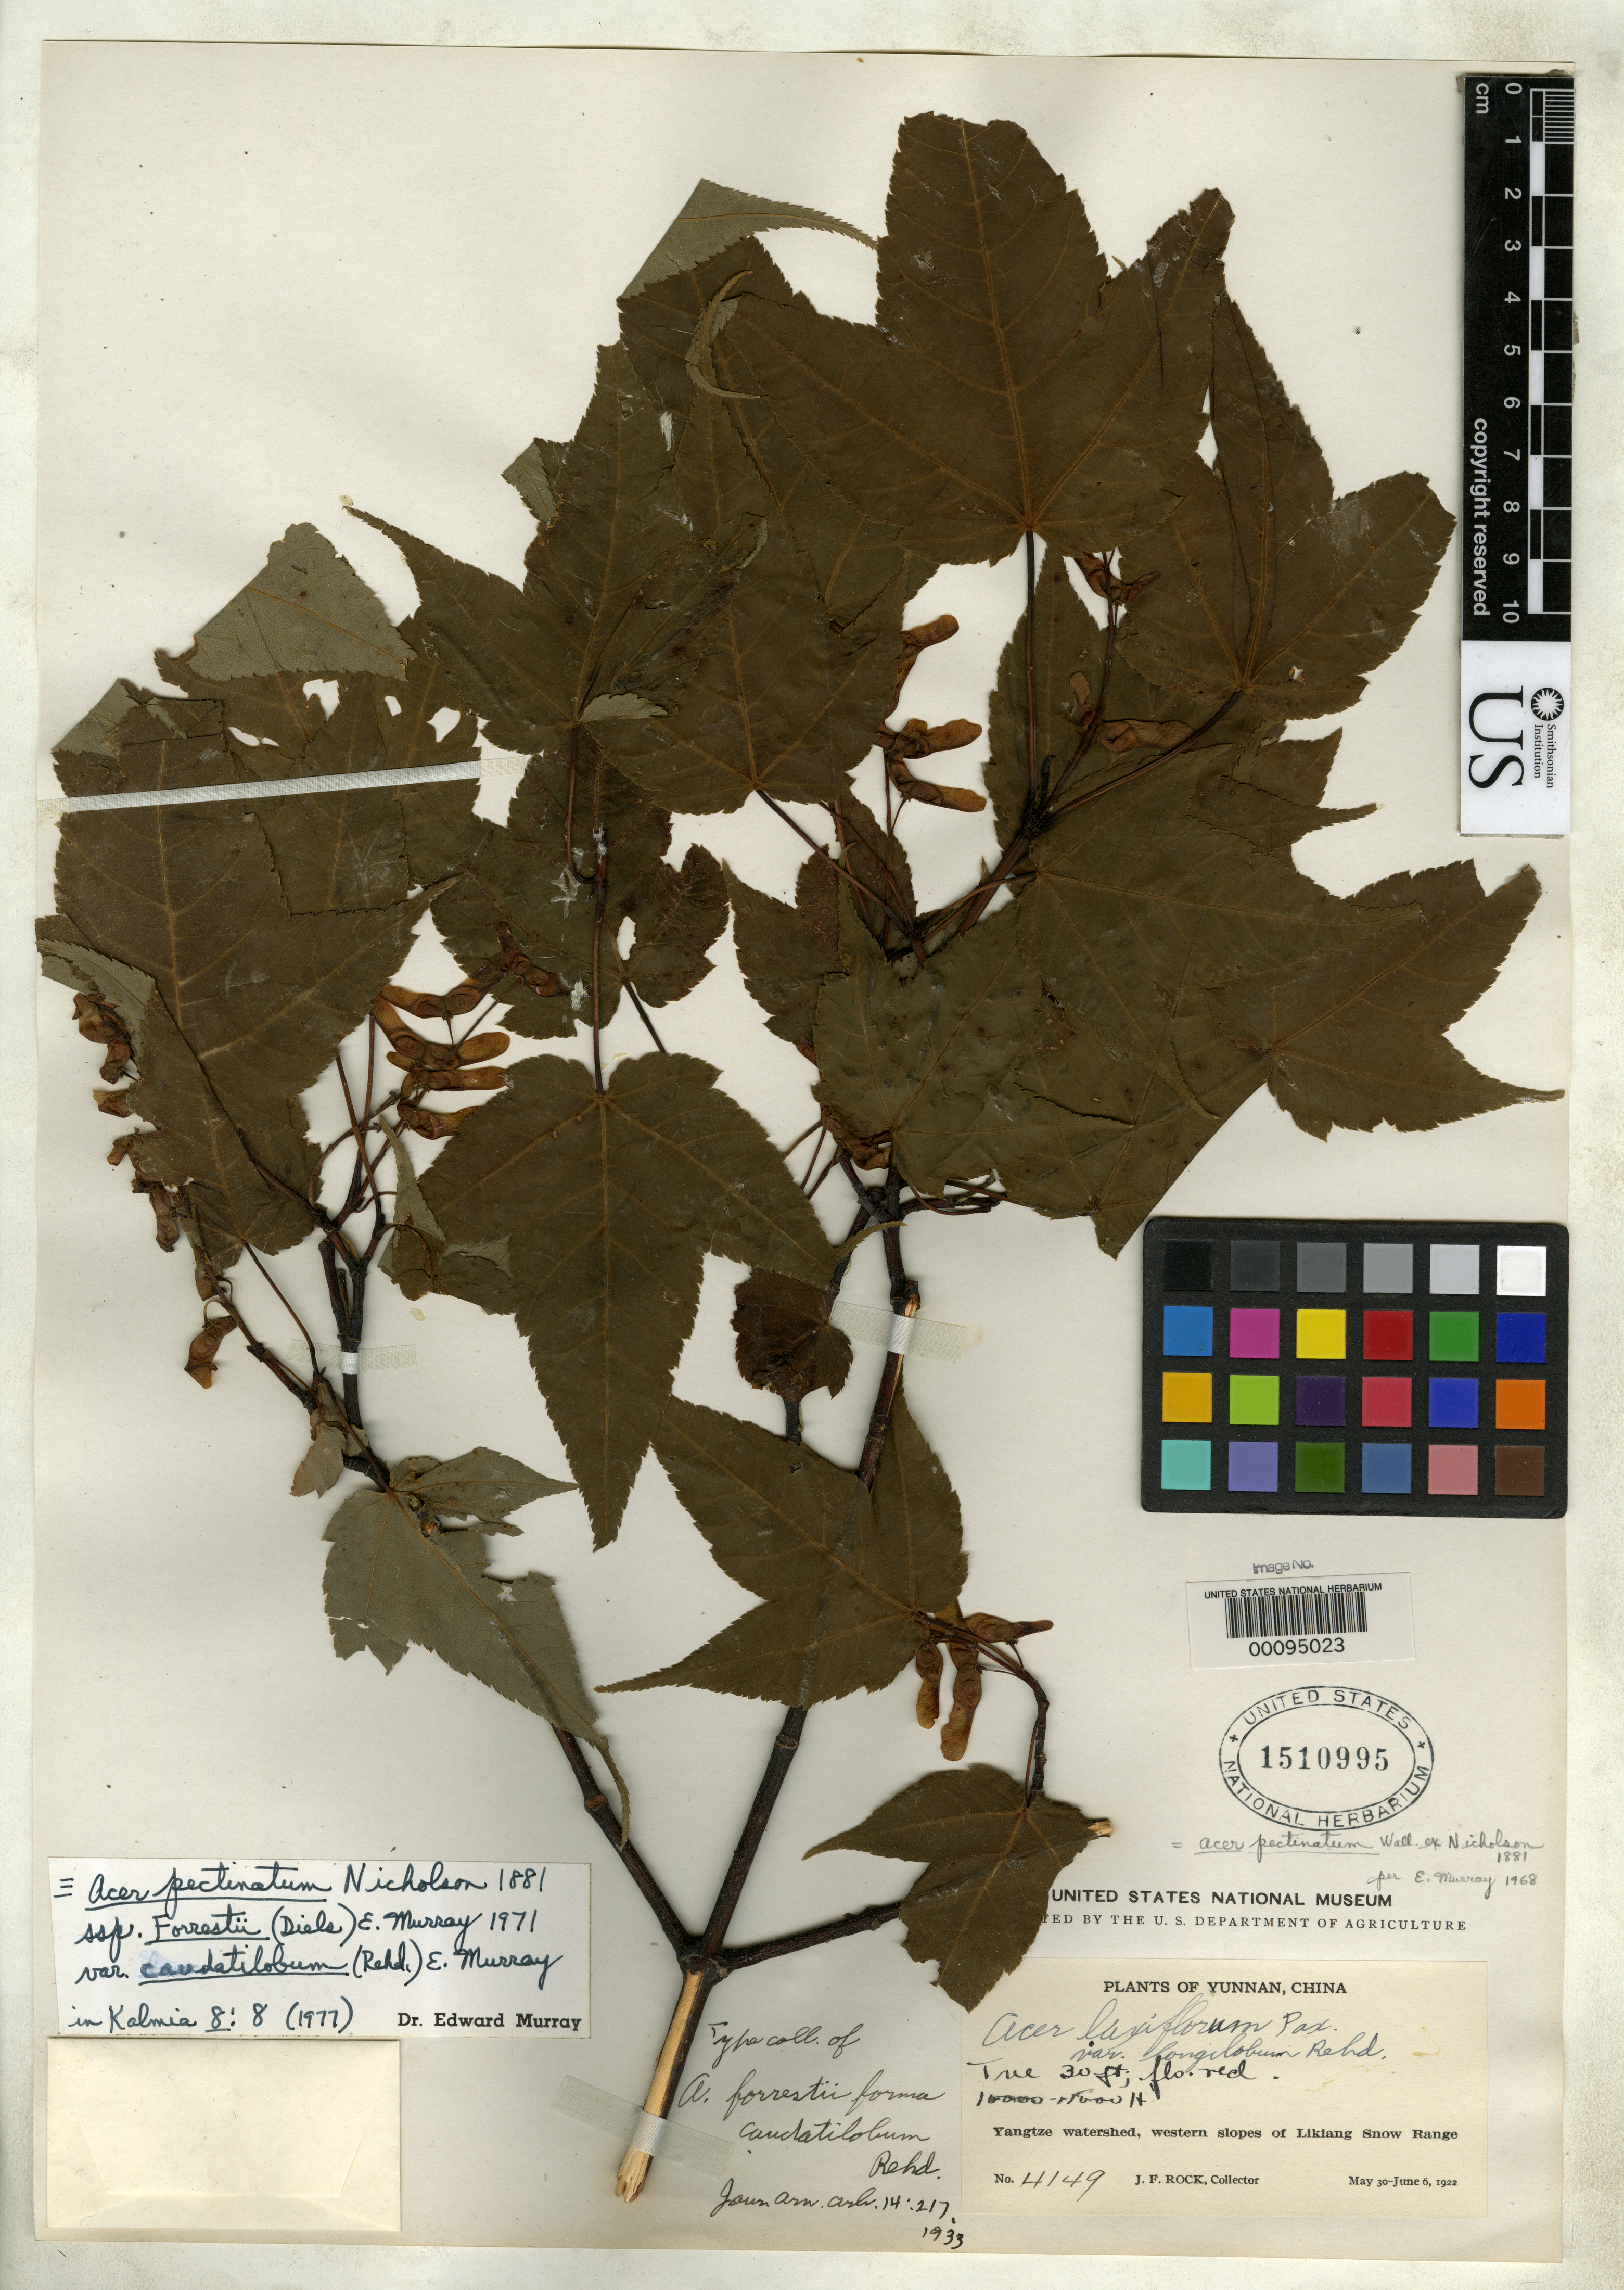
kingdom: Plantae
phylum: Tracheophyta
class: Magnoliopsida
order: Sapindales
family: Sapindaceae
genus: Acer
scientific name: Acer forrestii f. caudatilobum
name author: Rehder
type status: Isotype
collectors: J. F. Rock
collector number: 4149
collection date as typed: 30 May 1922 to 06 Jun 1922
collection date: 1922-05-30/1922-06-06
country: China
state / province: Yunnan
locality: Likiang snow range, Yangtze watershed.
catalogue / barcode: US 1510995